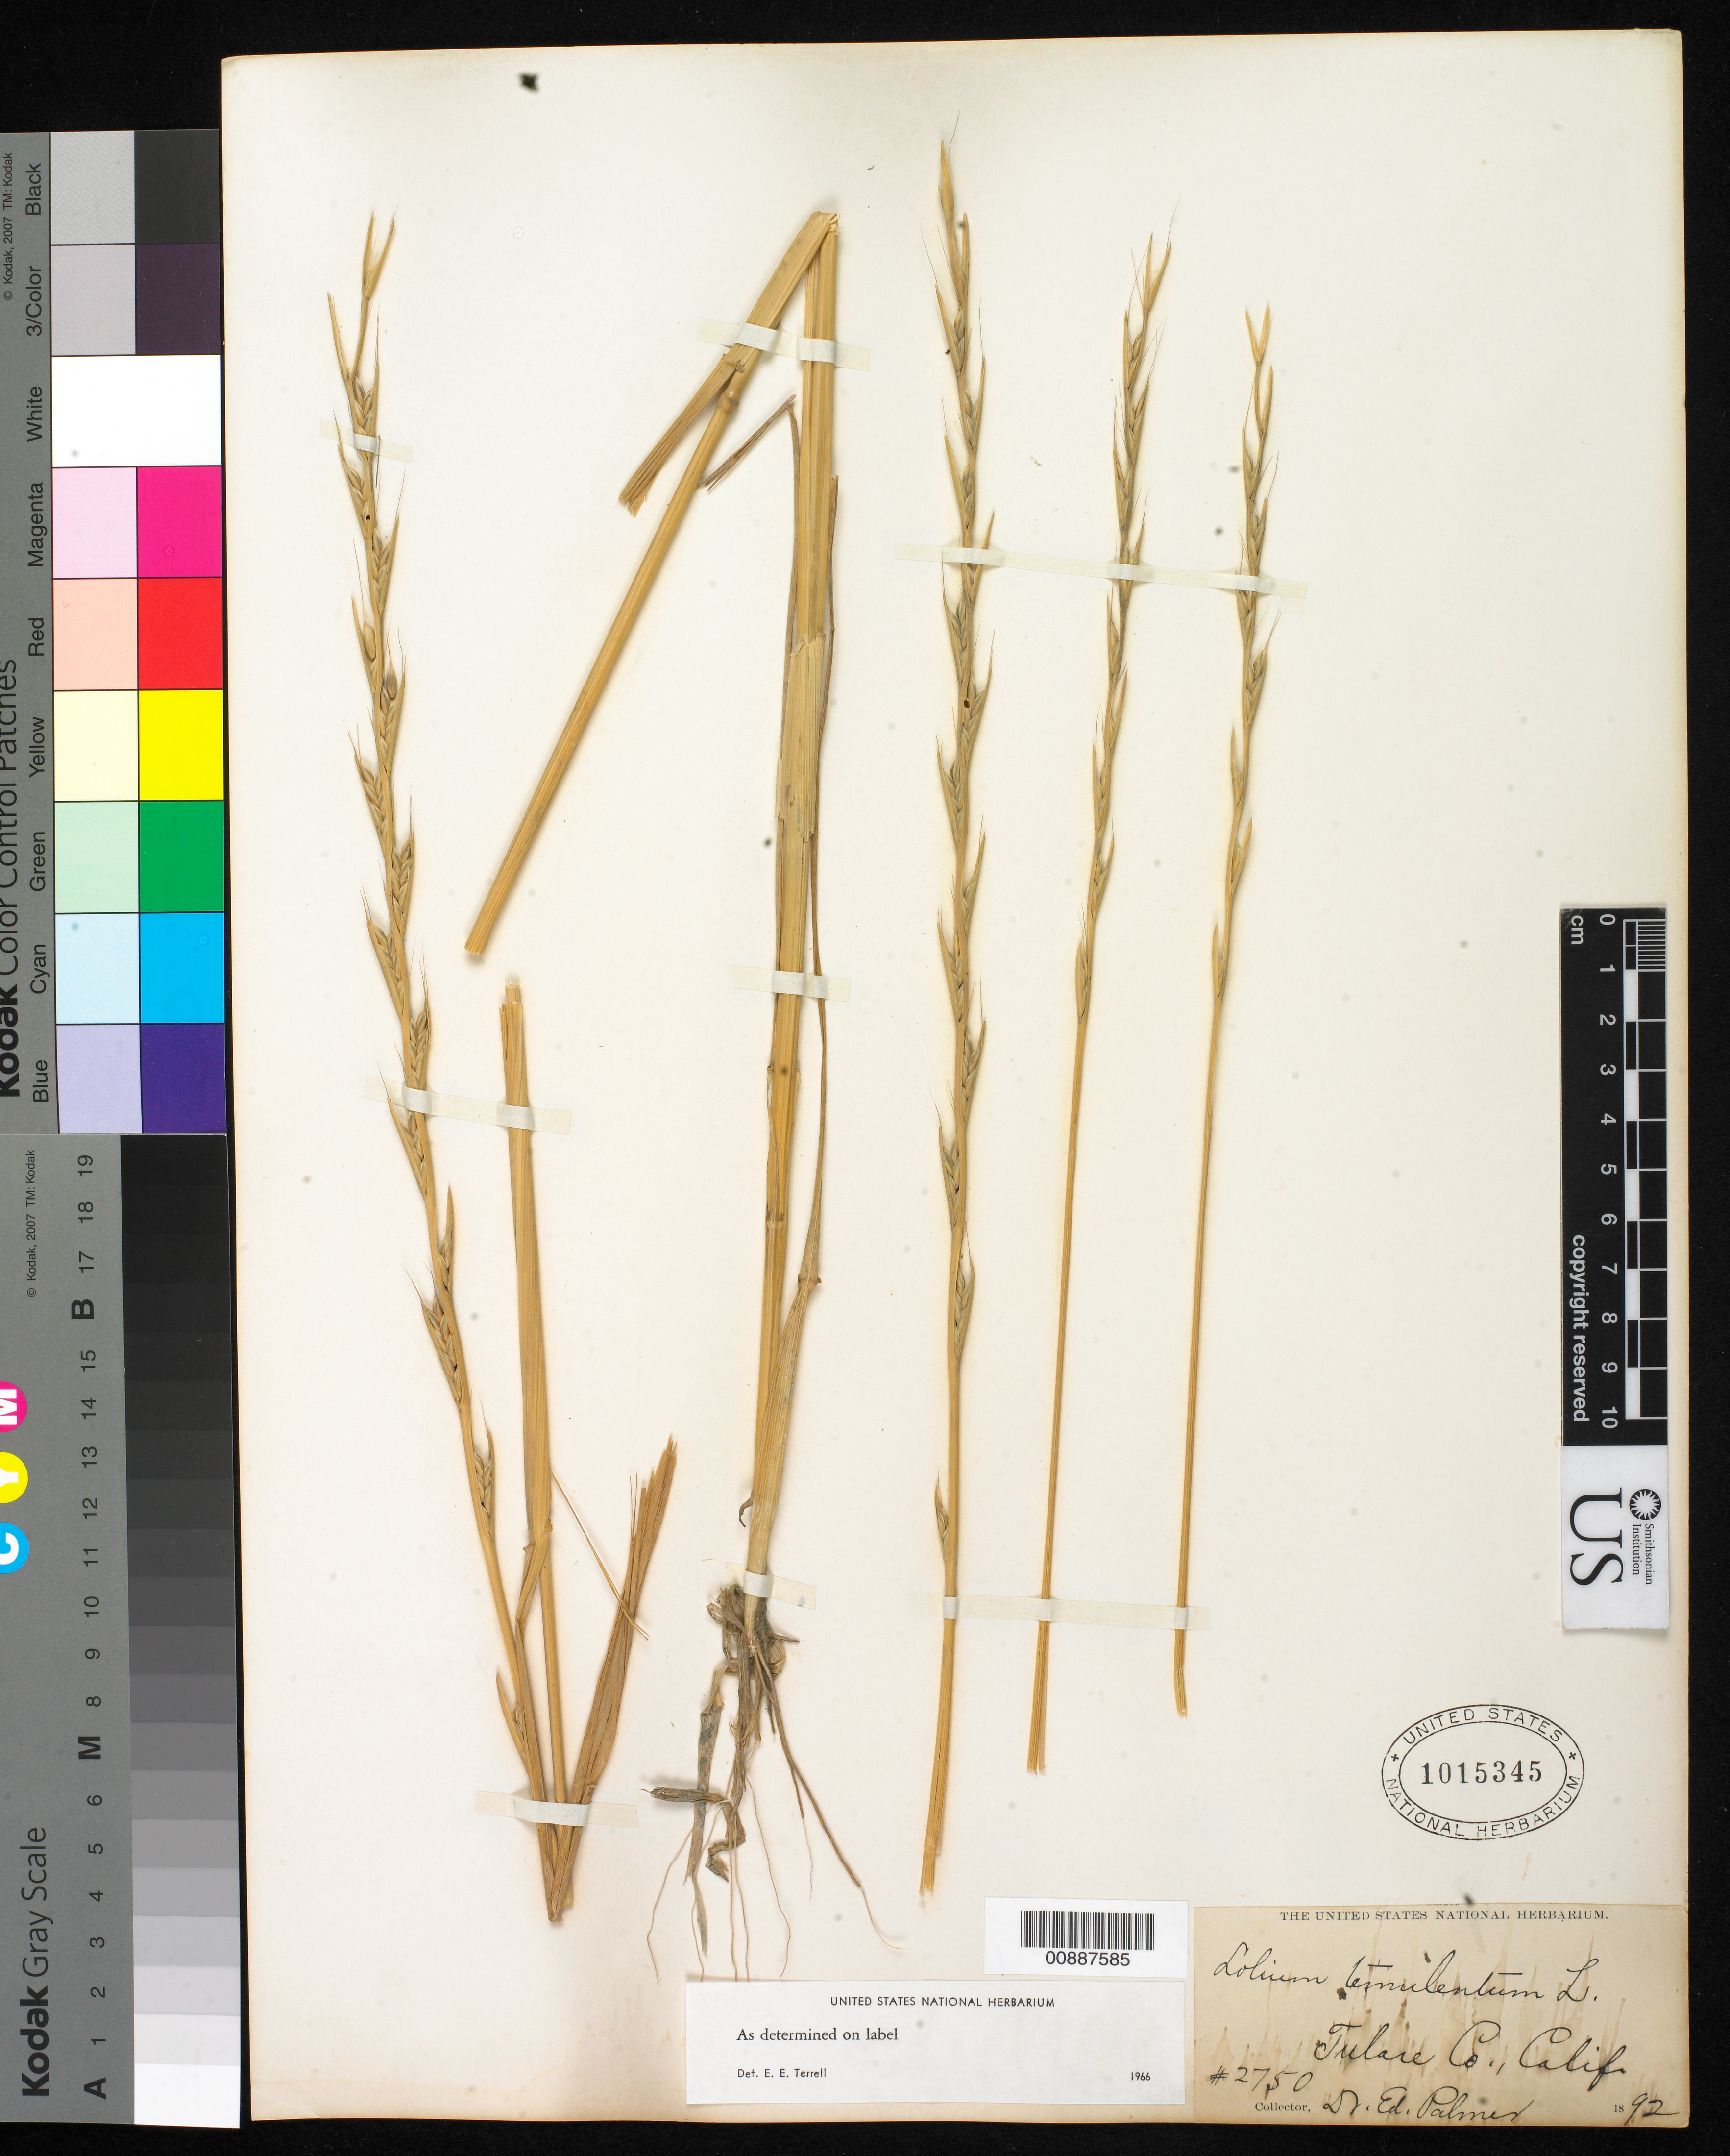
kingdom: Plantae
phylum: Tracheophyta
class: Liliopsida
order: Poales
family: Poaceae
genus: Lolium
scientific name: Lolium temulentum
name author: L.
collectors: E. Palmer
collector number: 2750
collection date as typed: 1892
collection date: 1892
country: United States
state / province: California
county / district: Tulare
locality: Tulare County, California.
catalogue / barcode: US 1015345